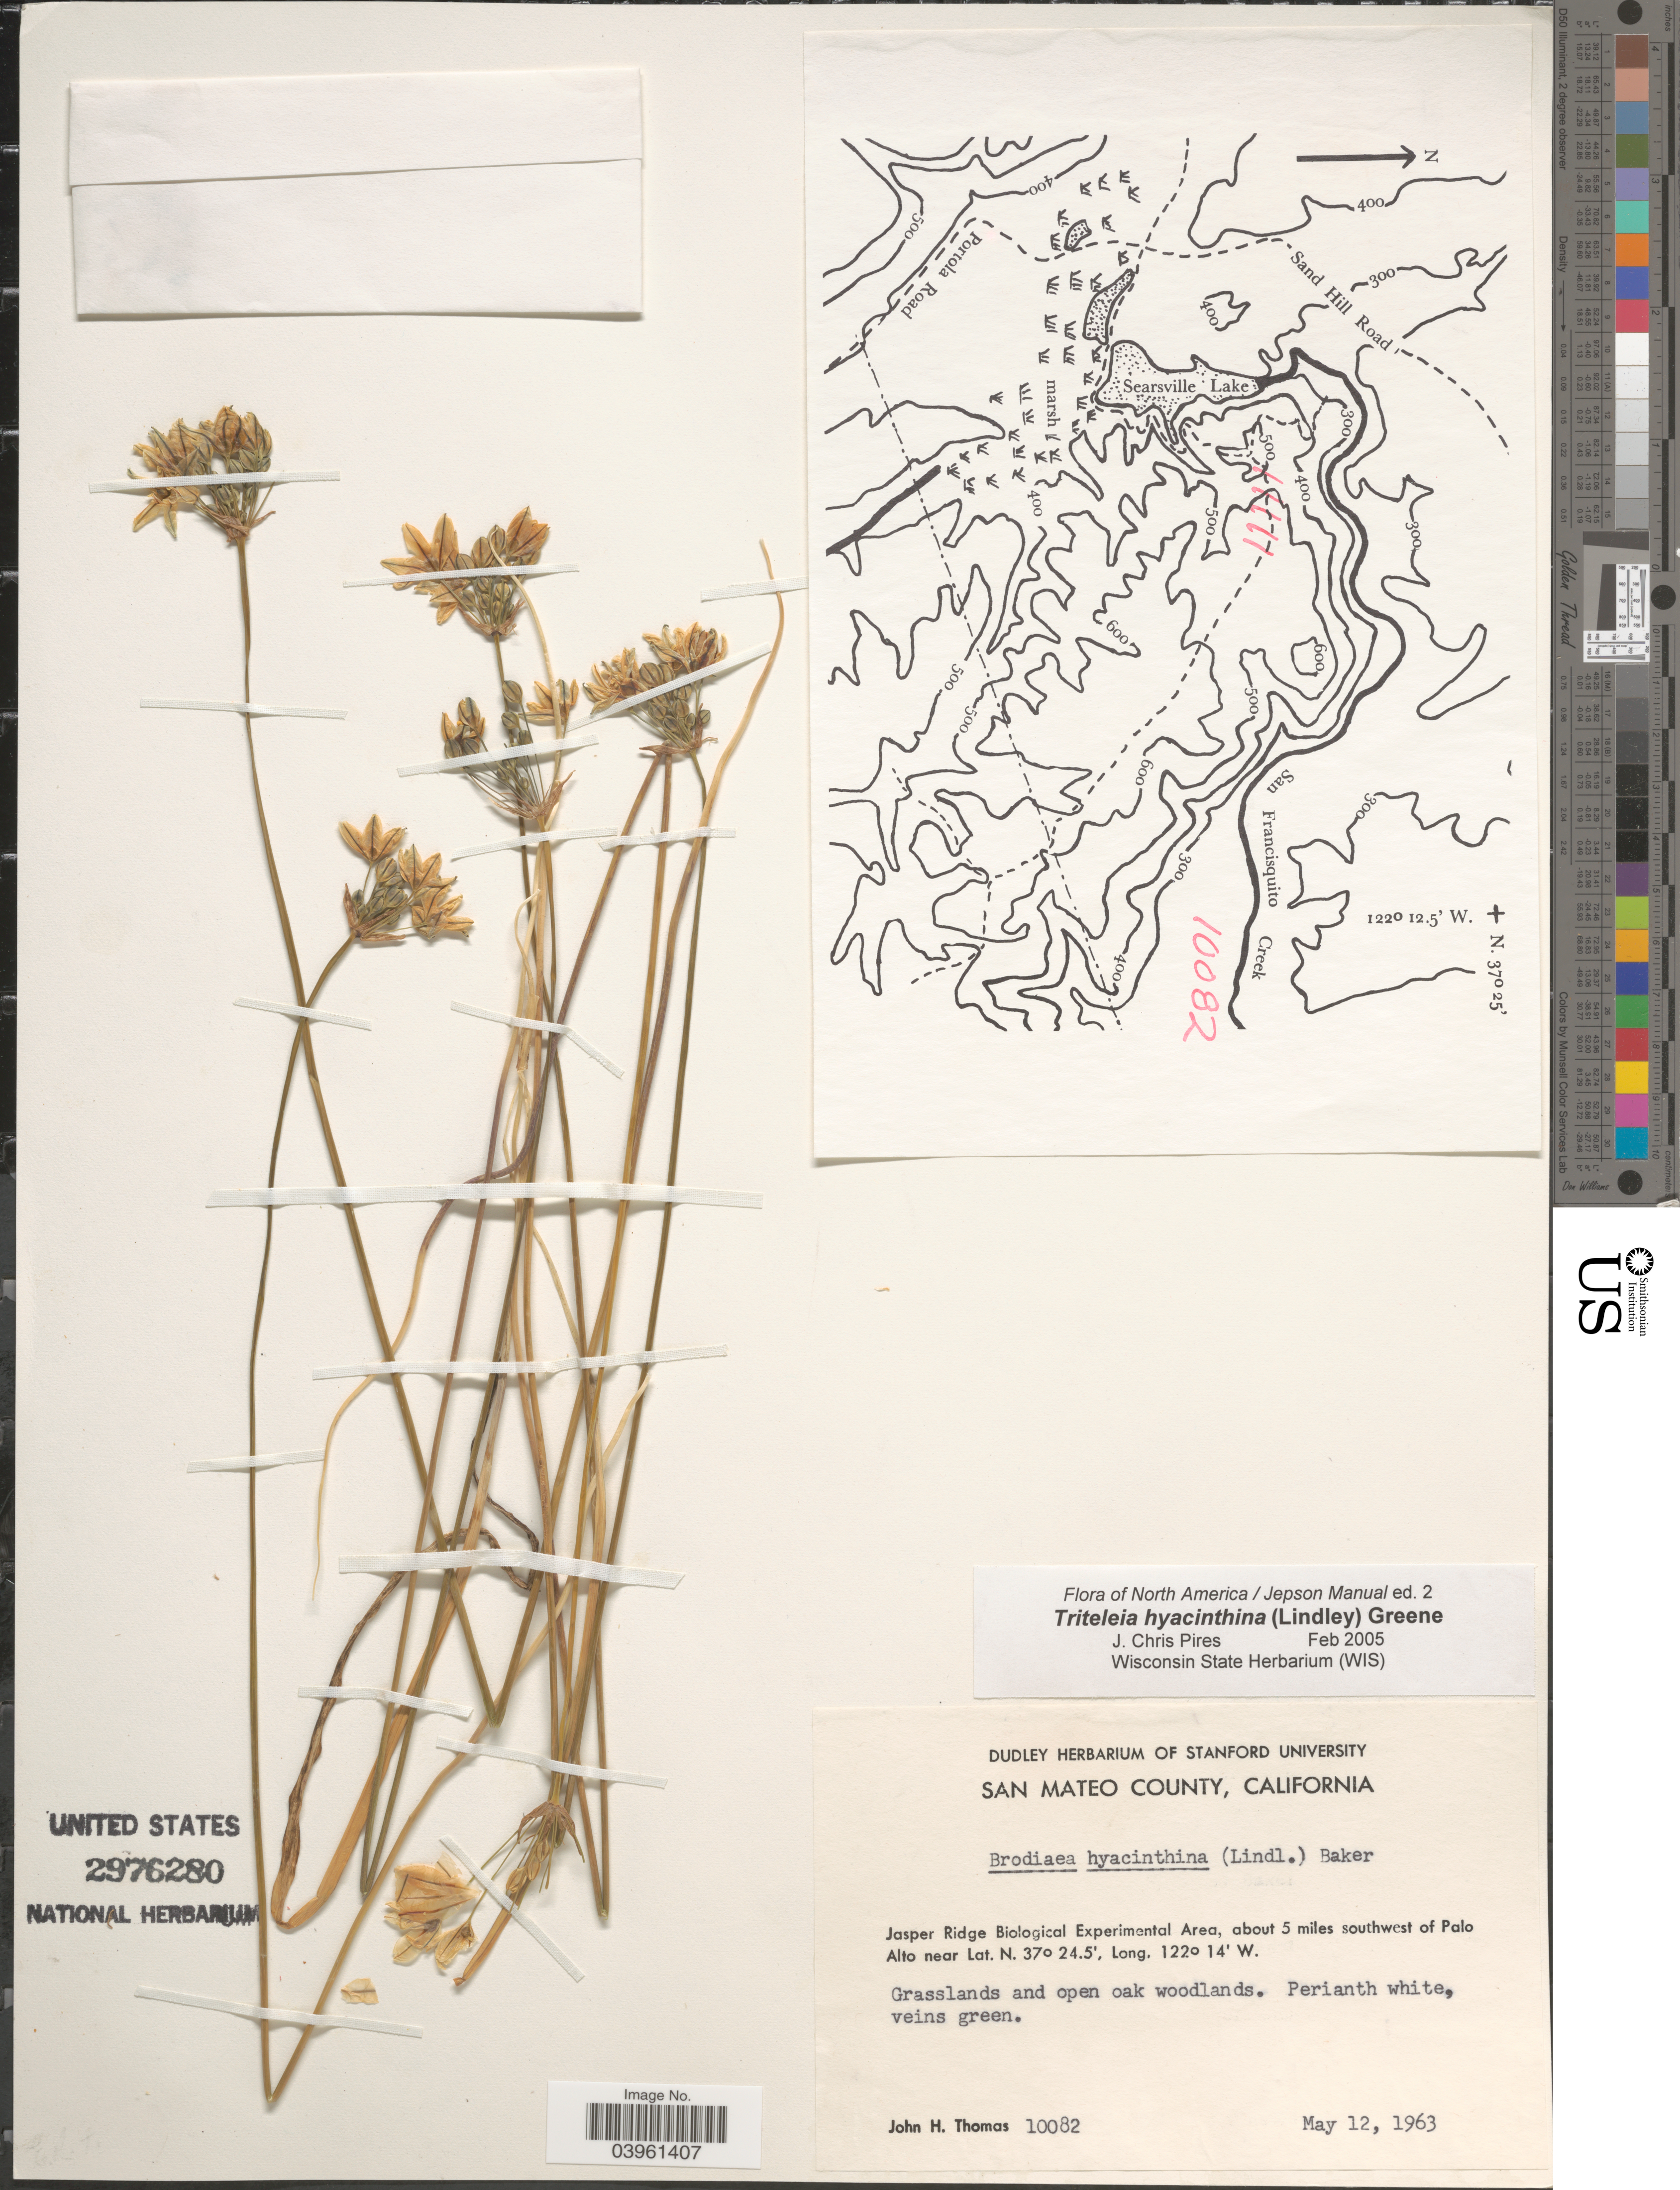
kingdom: Plantae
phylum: Tracheophyta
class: Liliopsida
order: Asparagales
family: Asparagaceae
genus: Triteleia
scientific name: Triteleia hyacinthina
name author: (Lindl.) Greene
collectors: J. H. Thomas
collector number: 10082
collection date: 1963-05-12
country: United States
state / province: California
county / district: San Mateo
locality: San Mateo County. Jasper Ridge Biological Experimental Area, about 5 miles southwest of Palo Alto.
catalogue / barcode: US 2976280